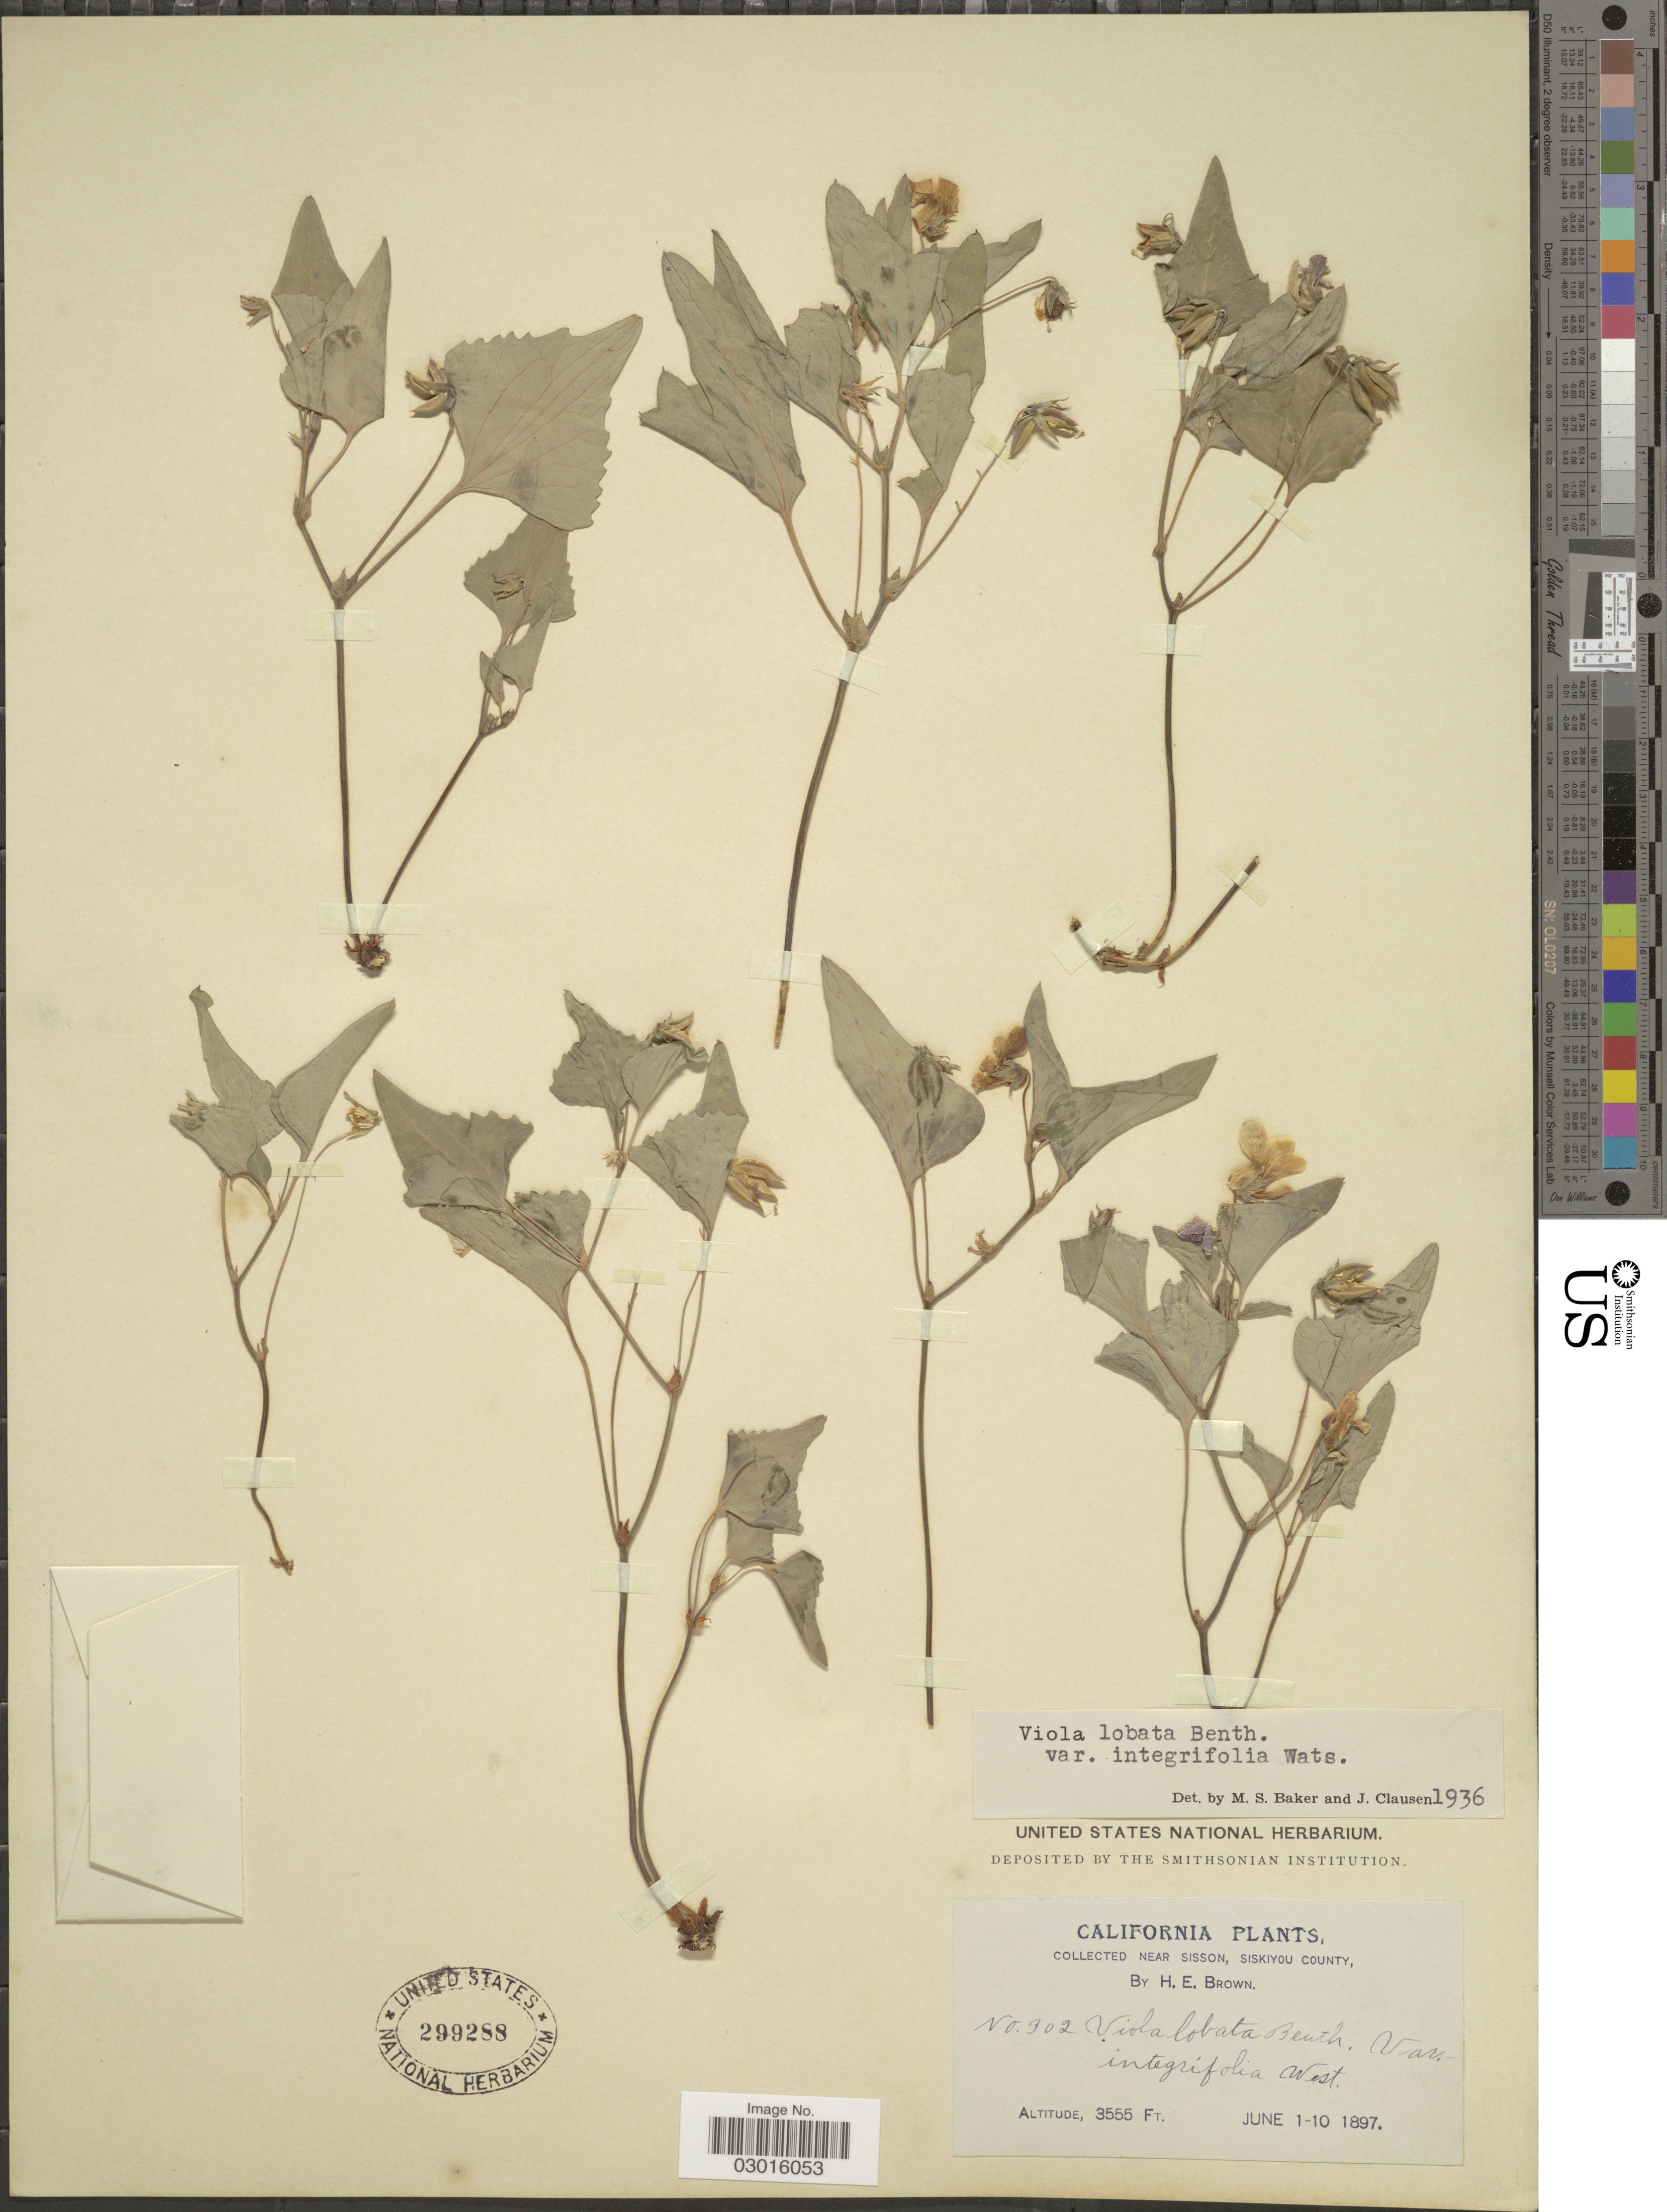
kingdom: Plantae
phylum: Tracheophyta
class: Magnoliopsida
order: Malpighiales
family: Violaceae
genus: Viola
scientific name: Viola lobata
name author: Benth.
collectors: H. E. Brown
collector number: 302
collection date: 1897-06-01/1897-06-10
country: United States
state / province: California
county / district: Siskiyou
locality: Near Sisson, Siskiyou County, integrifolia West.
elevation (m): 1084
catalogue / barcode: US 299288